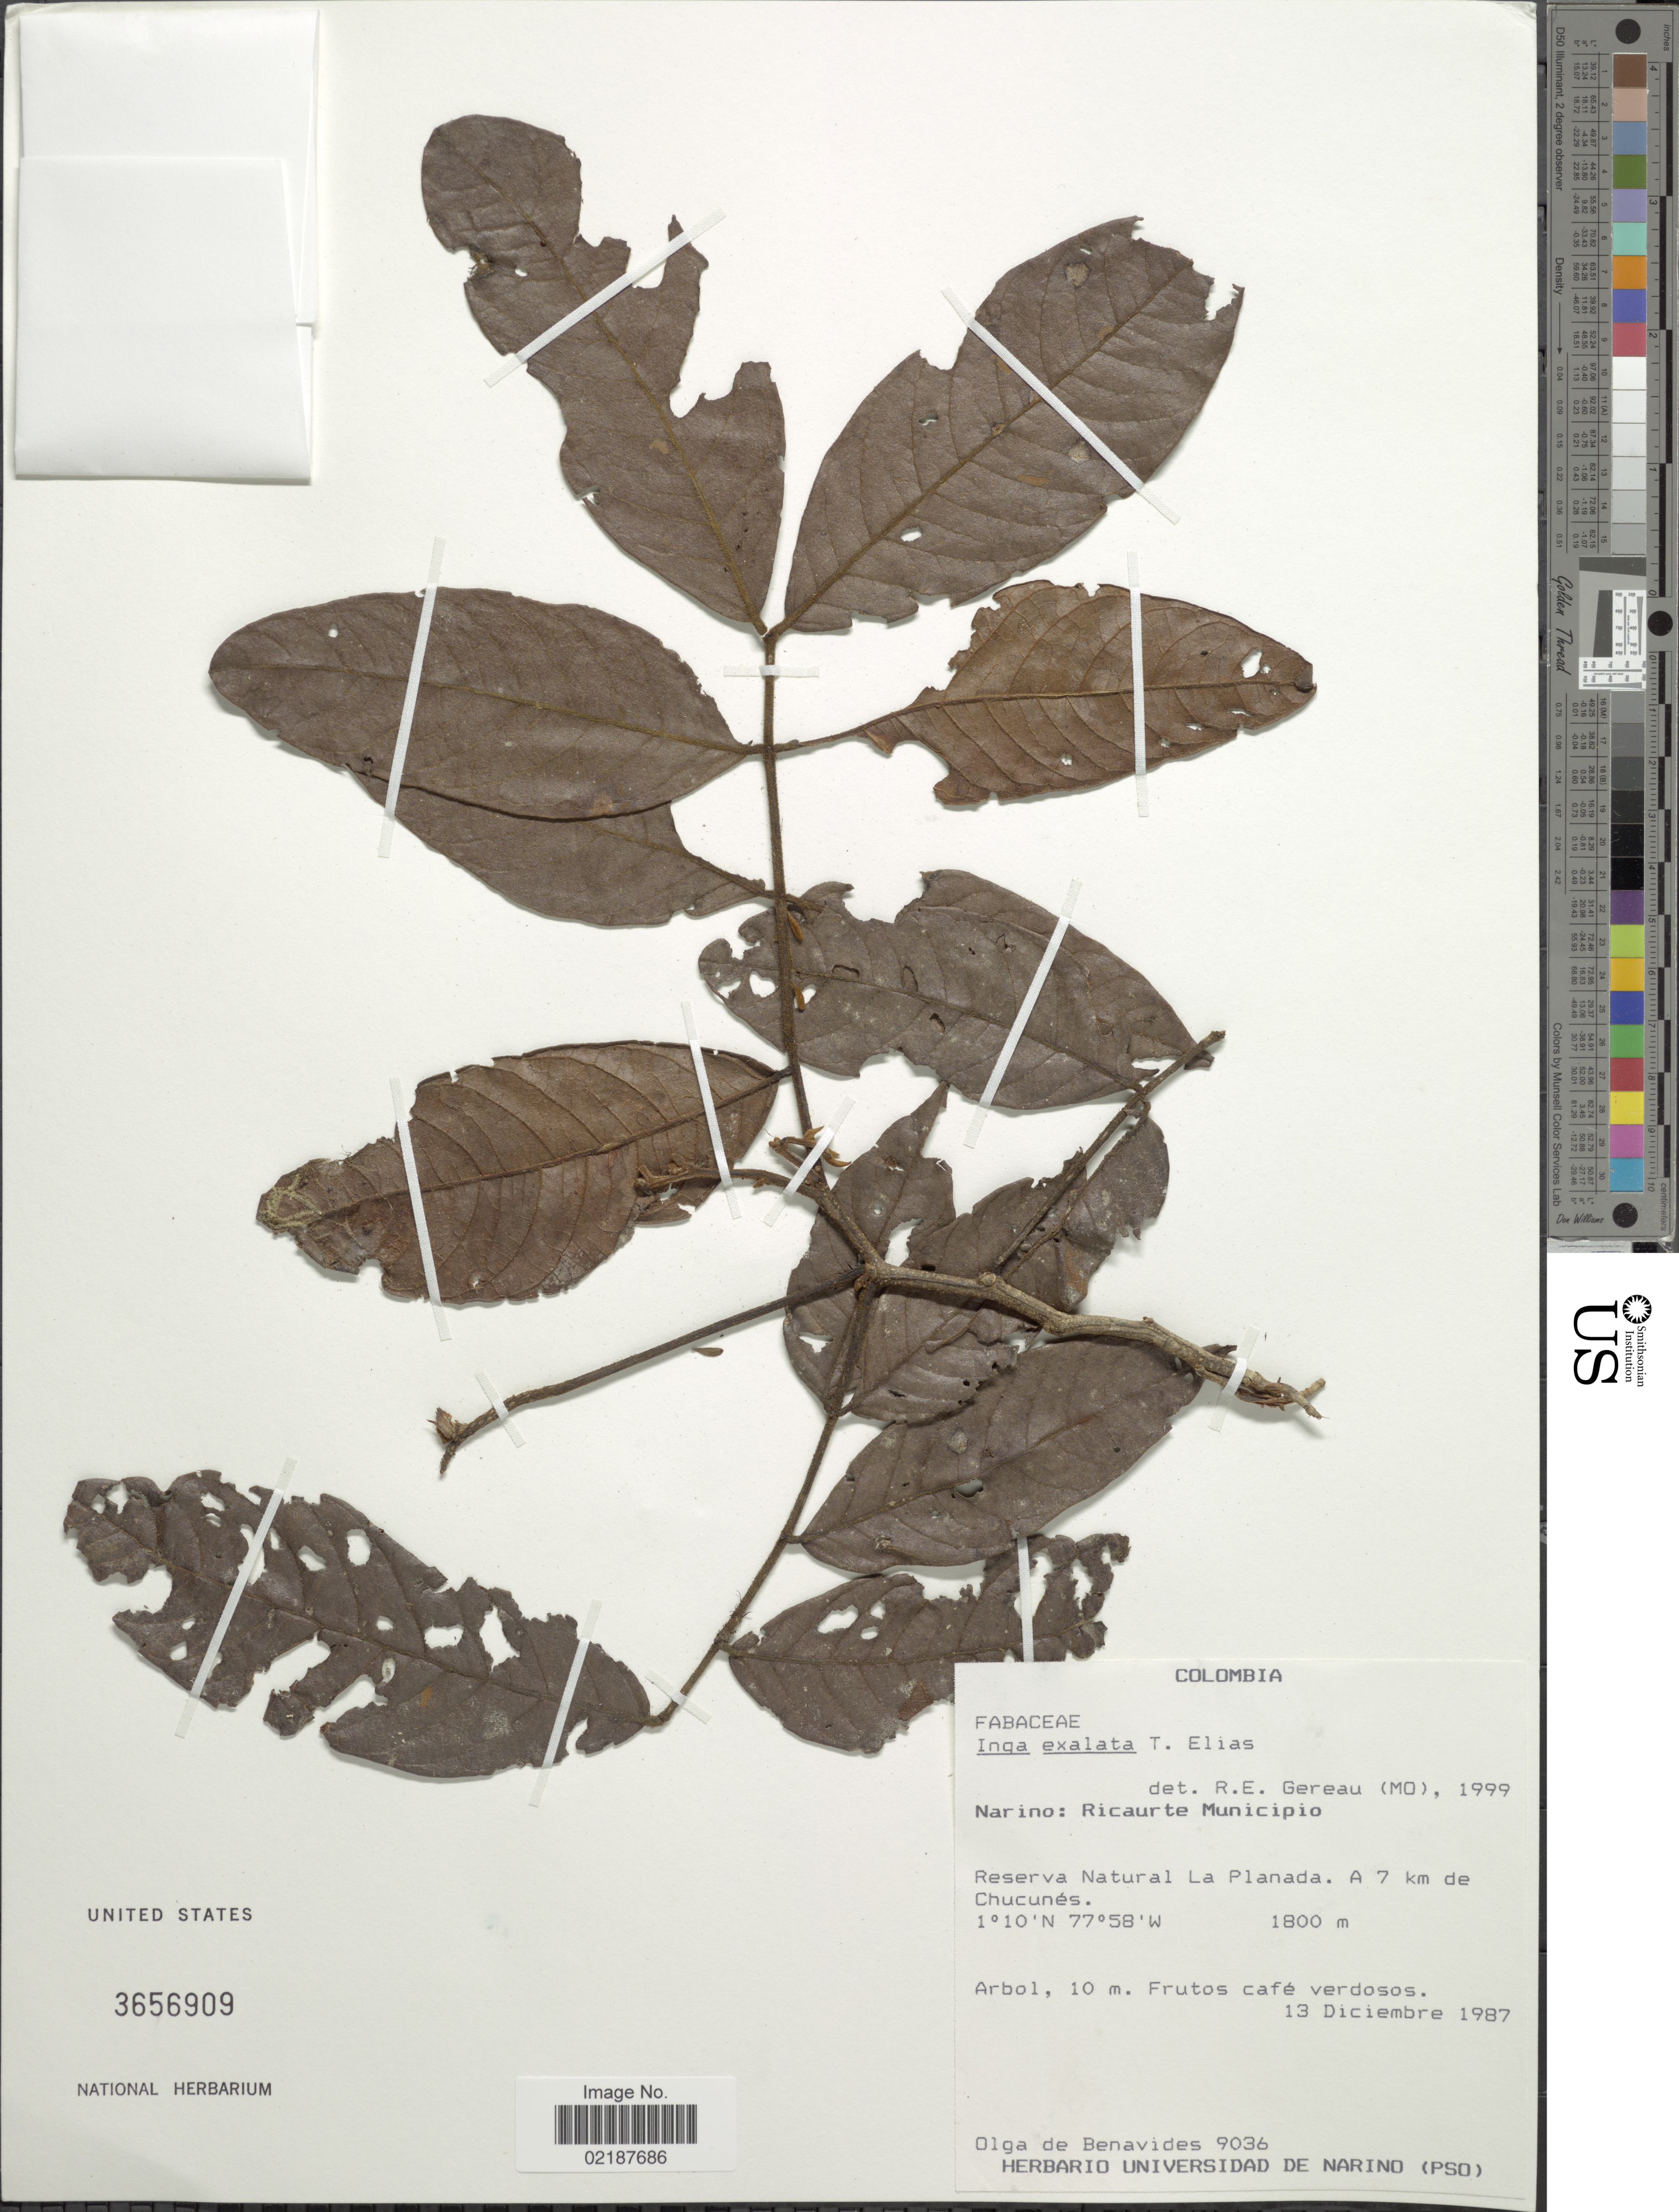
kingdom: Plantae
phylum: Tracheophyta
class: Magnoliopsida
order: Fabales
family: Fabaceae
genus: Inga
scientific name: Inga exalata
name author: T. S. Elias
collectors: Olga S. de Benavides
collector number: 9036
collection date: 1987-12-13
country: Colombia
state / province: Nariño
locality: Ricaute Municipio, Reserva Natural La Planada, A 7 km de Chucunes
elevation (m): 1800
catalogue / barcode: US 3656909